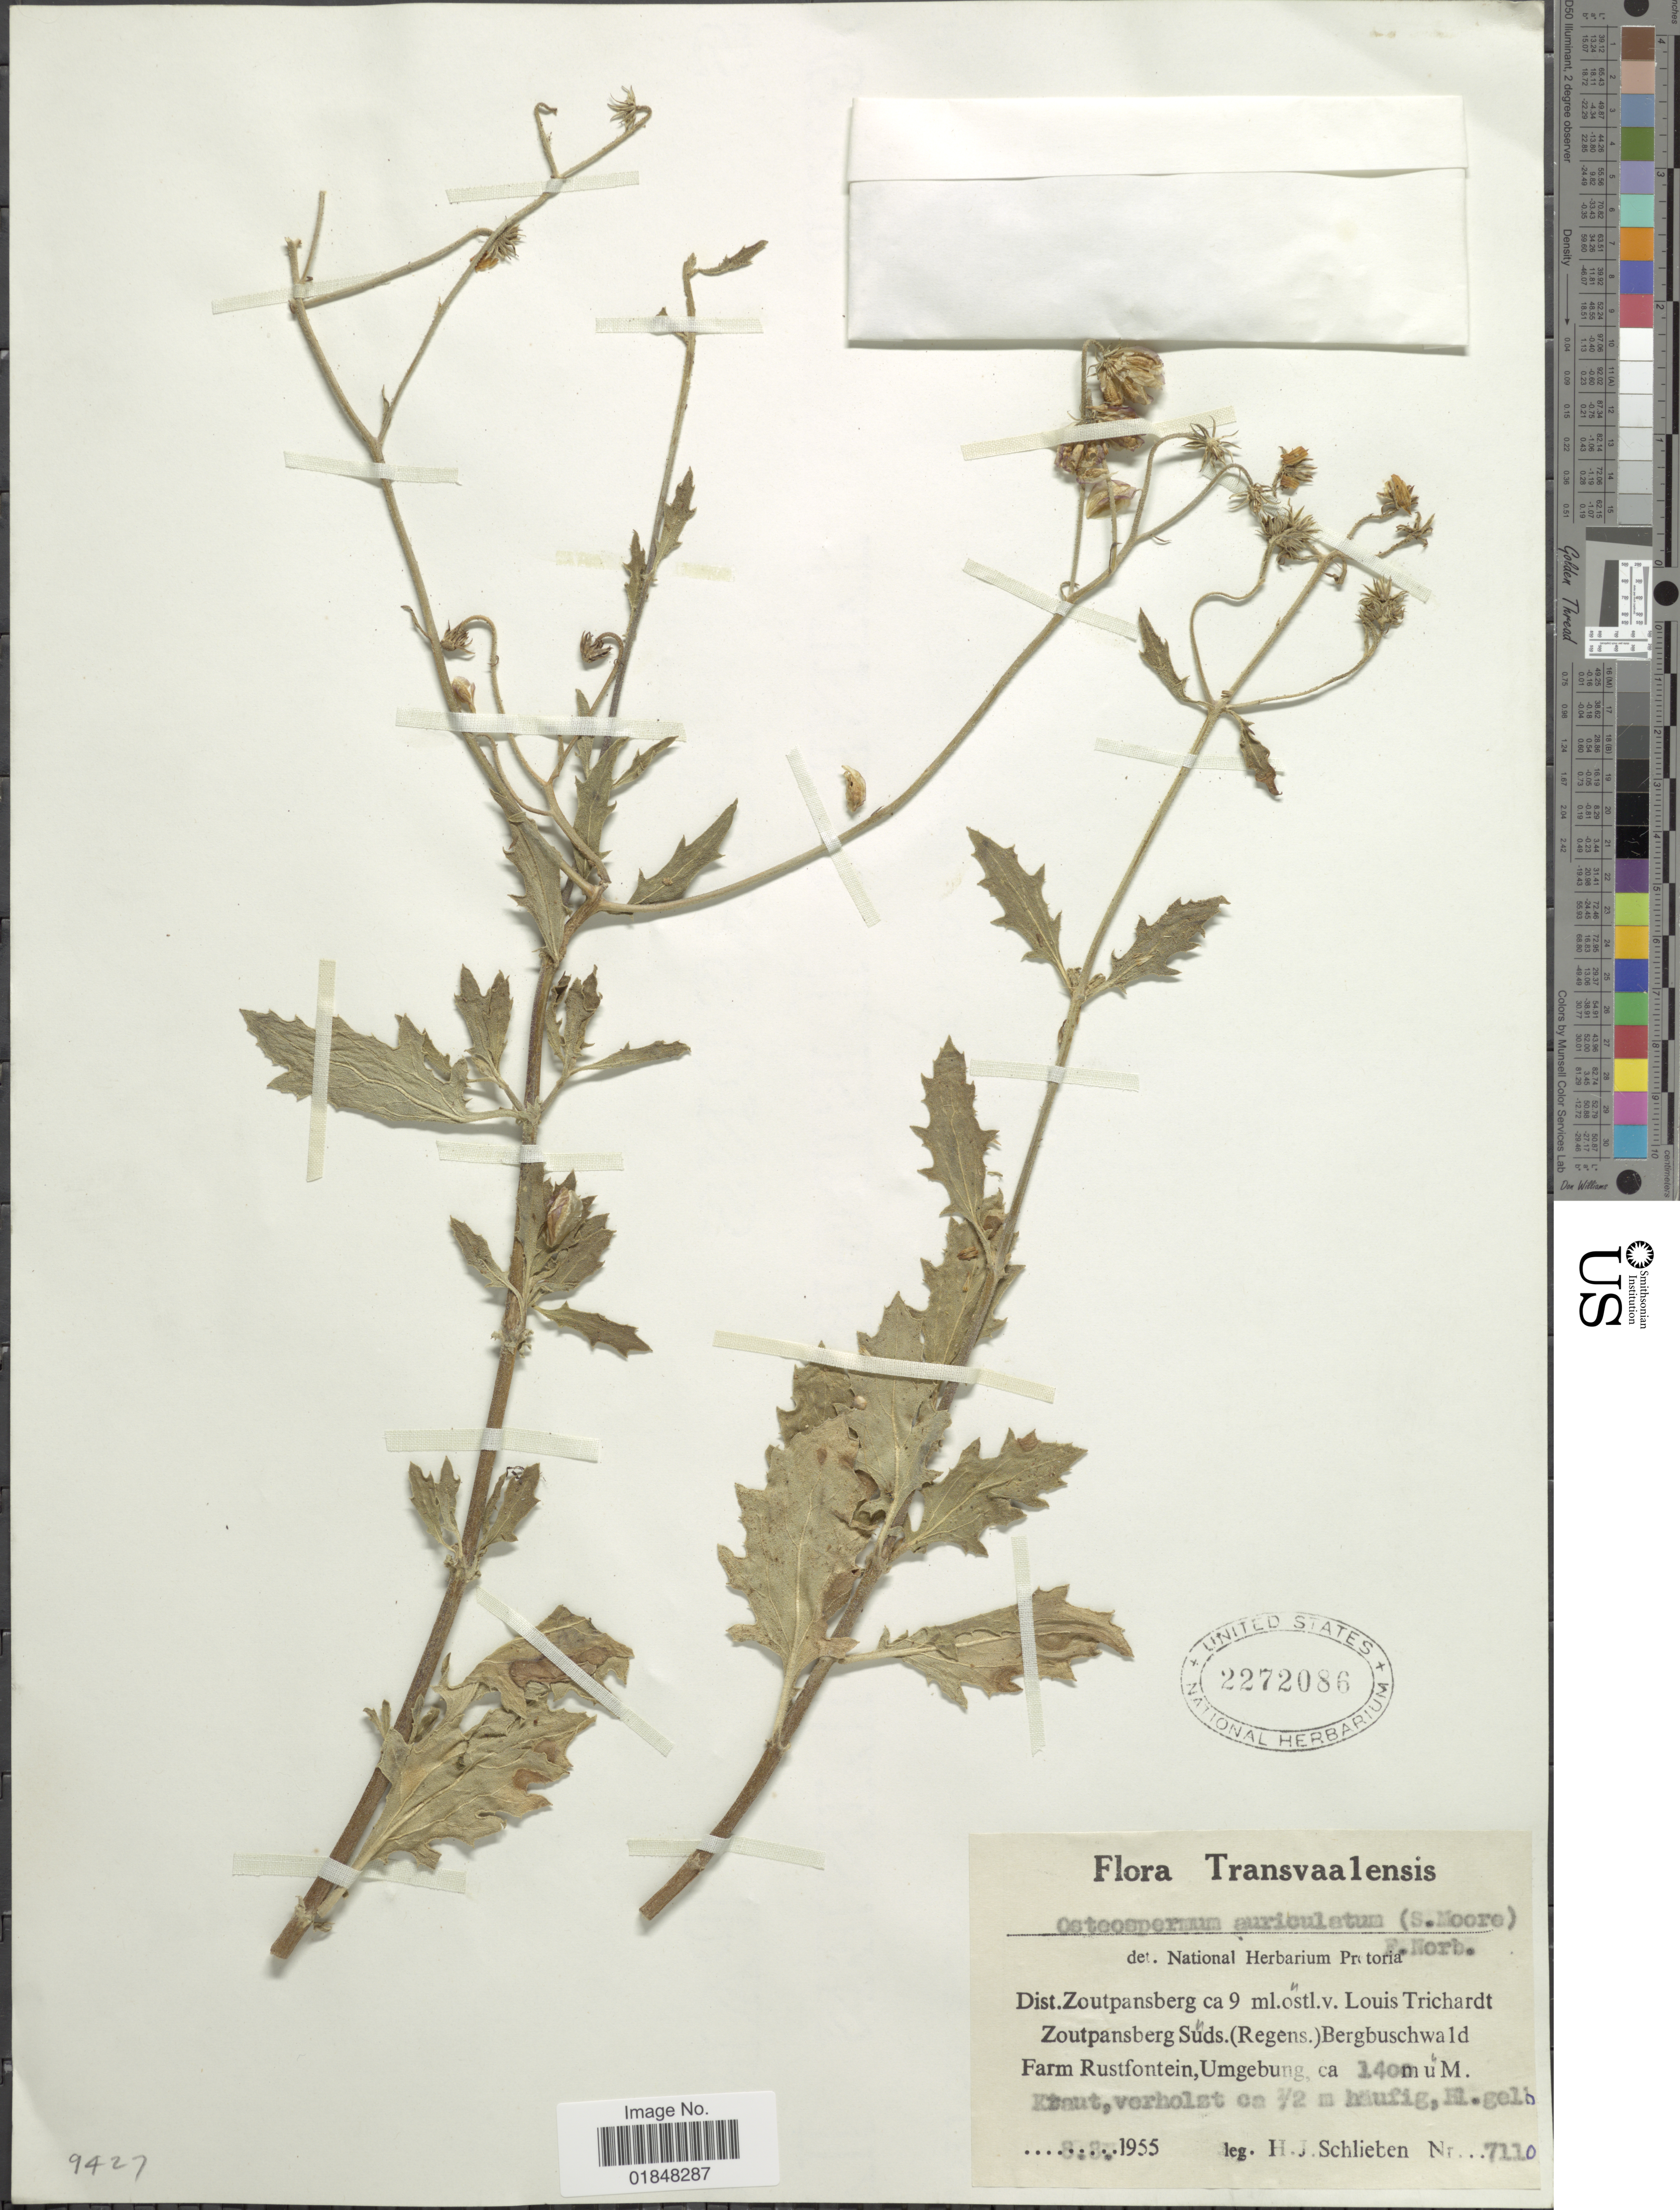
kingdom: Plantae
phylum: Tracheophyta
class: Magnoliopsida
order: Asterales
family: Asteraceae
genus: Tripteris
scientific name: Tripteris auriculata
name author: S. Moore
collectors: H. J. Schlieben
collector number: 7110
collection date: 1955-08-08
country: South Africa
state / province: Limpopo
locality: Transvaalensis, Dist. Zoutpansberg ca 9 ml ostly.v. Louis Trichardt Zoutpansberg Suds. (regens). Bergbuschwald Farm Rustfontein, Umgebung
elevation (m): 1400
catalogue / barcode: US 2272086